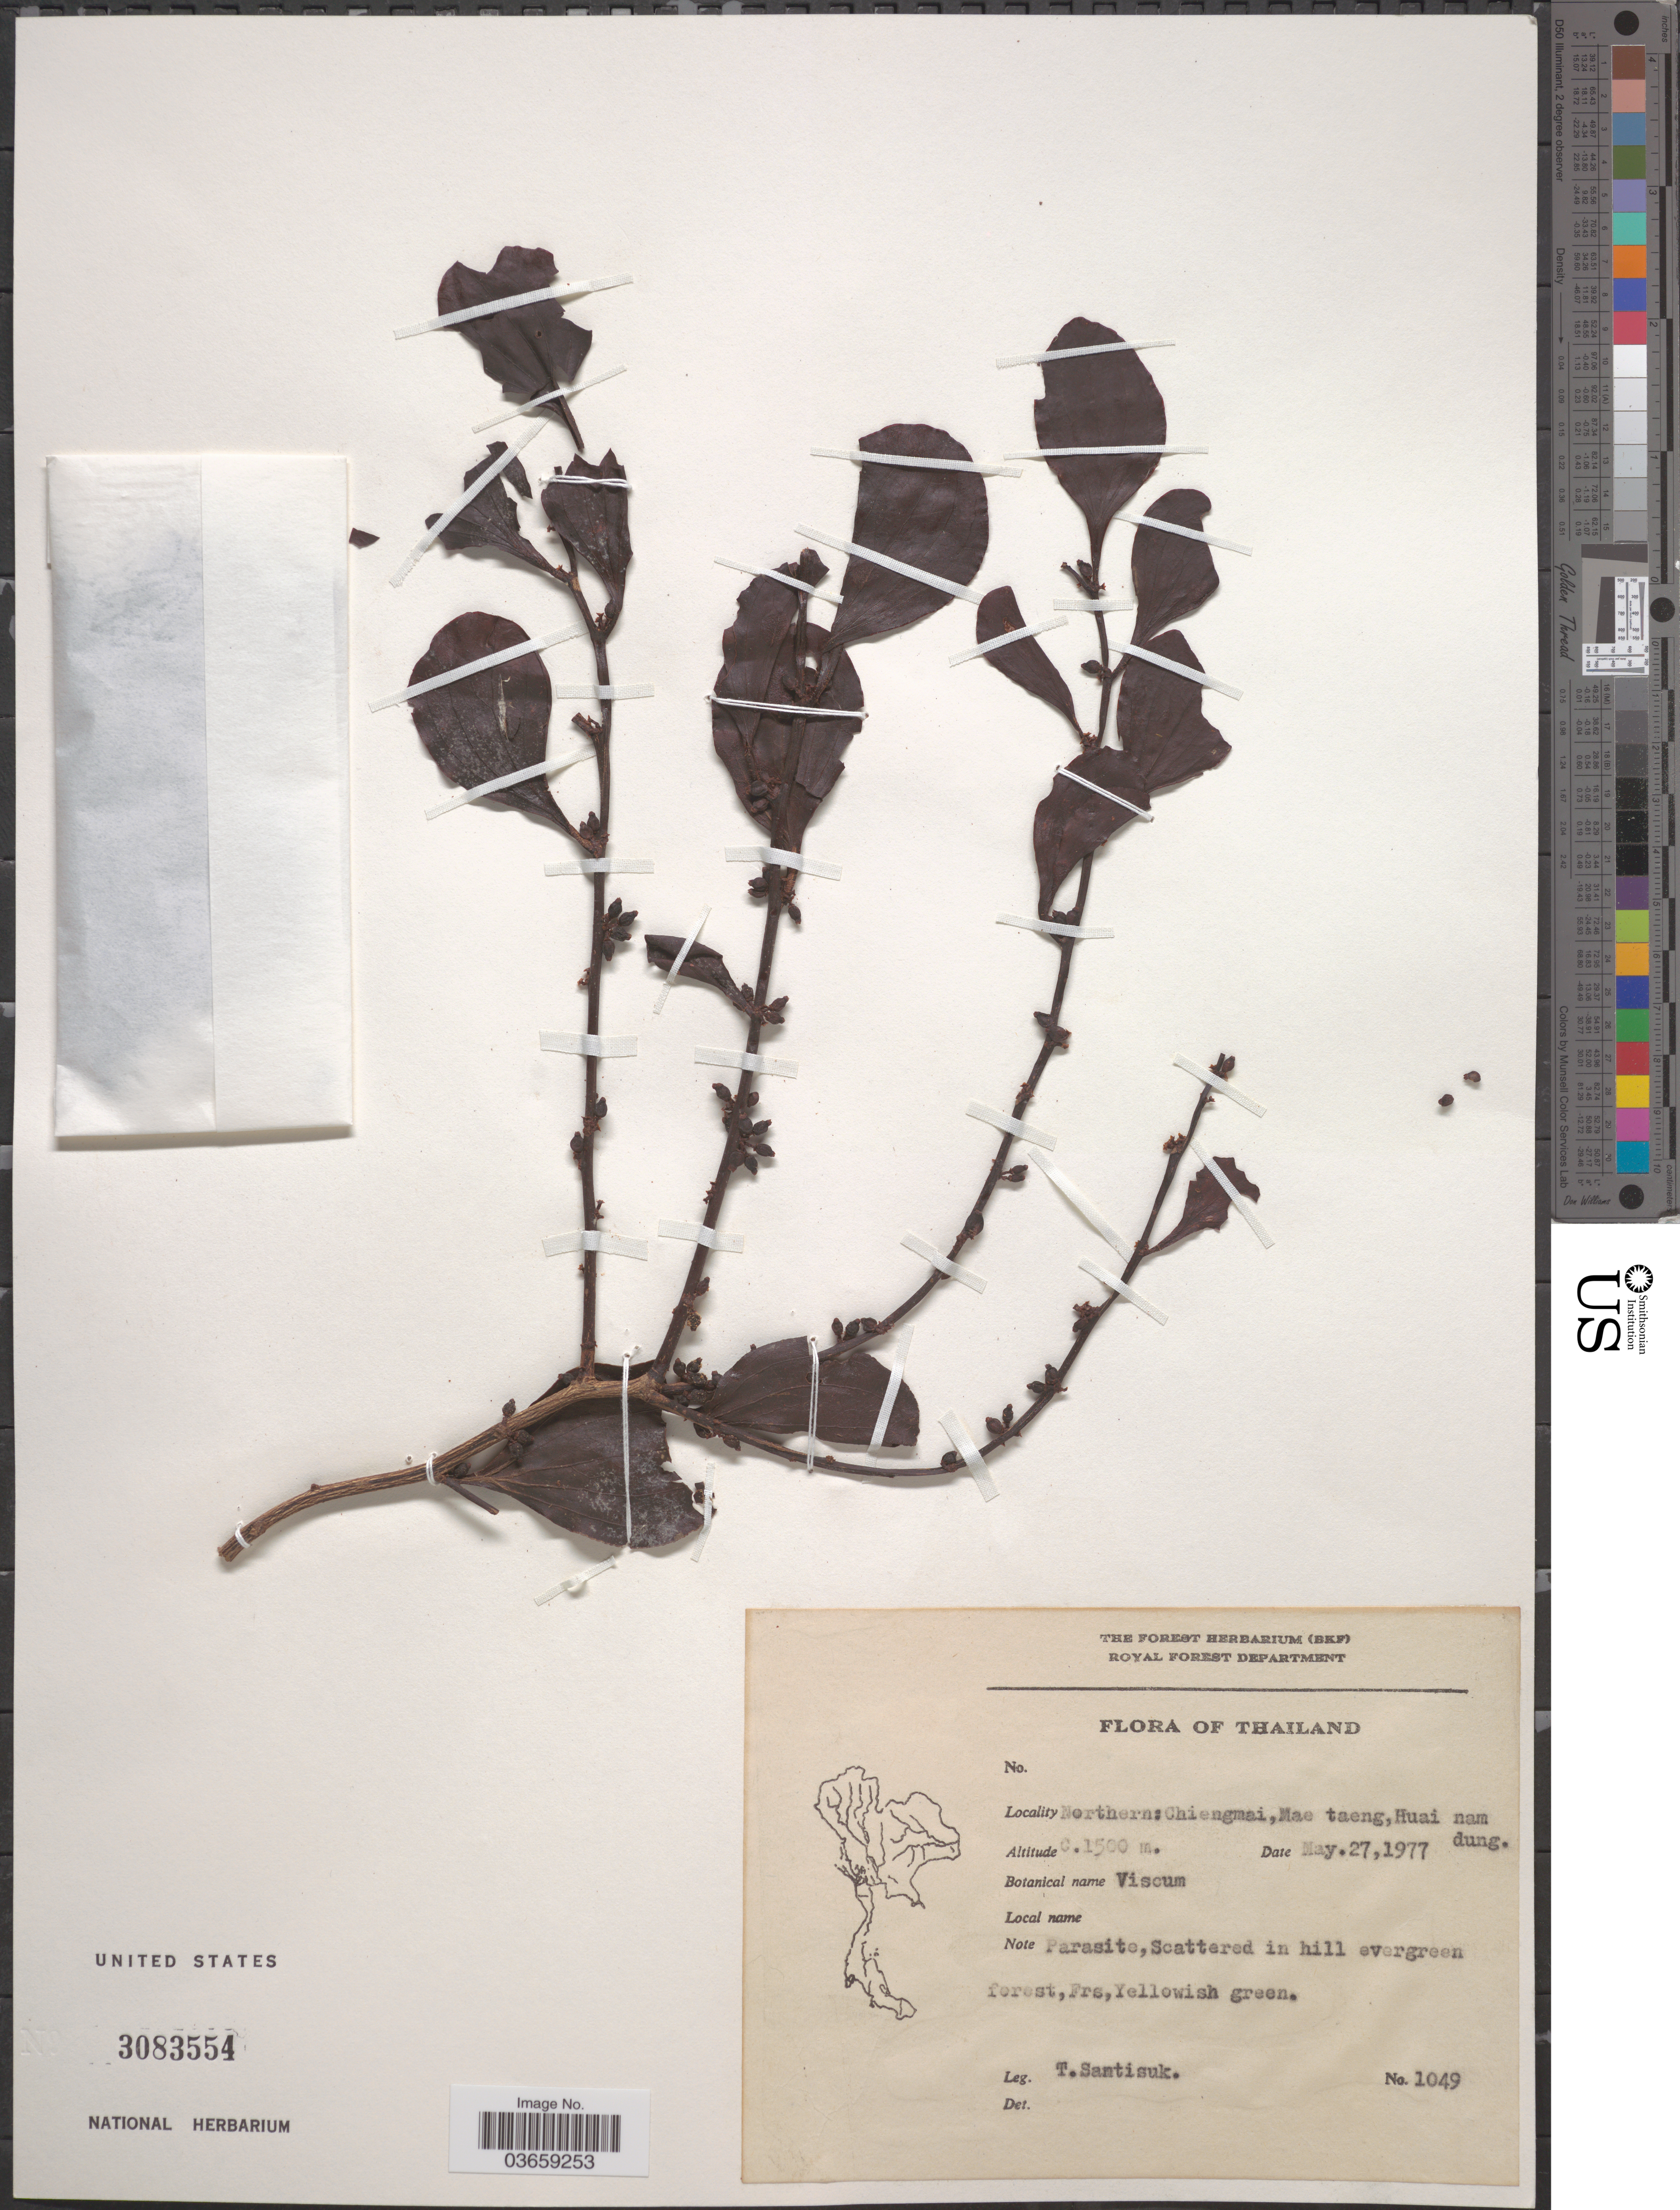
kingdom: Plantae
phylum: Tracheophyta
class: Magnoliopsida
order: Santalales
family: Viscaceae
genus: Viscum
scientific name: Viscum sp.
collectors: T. Santisuk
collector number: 1049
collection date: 1977-05-27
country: Thailand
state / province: Chiang Mai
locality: Northern: Chiengmai, Mae taeng, Huai nam dung.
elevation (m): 1500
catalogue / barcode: US 3083554